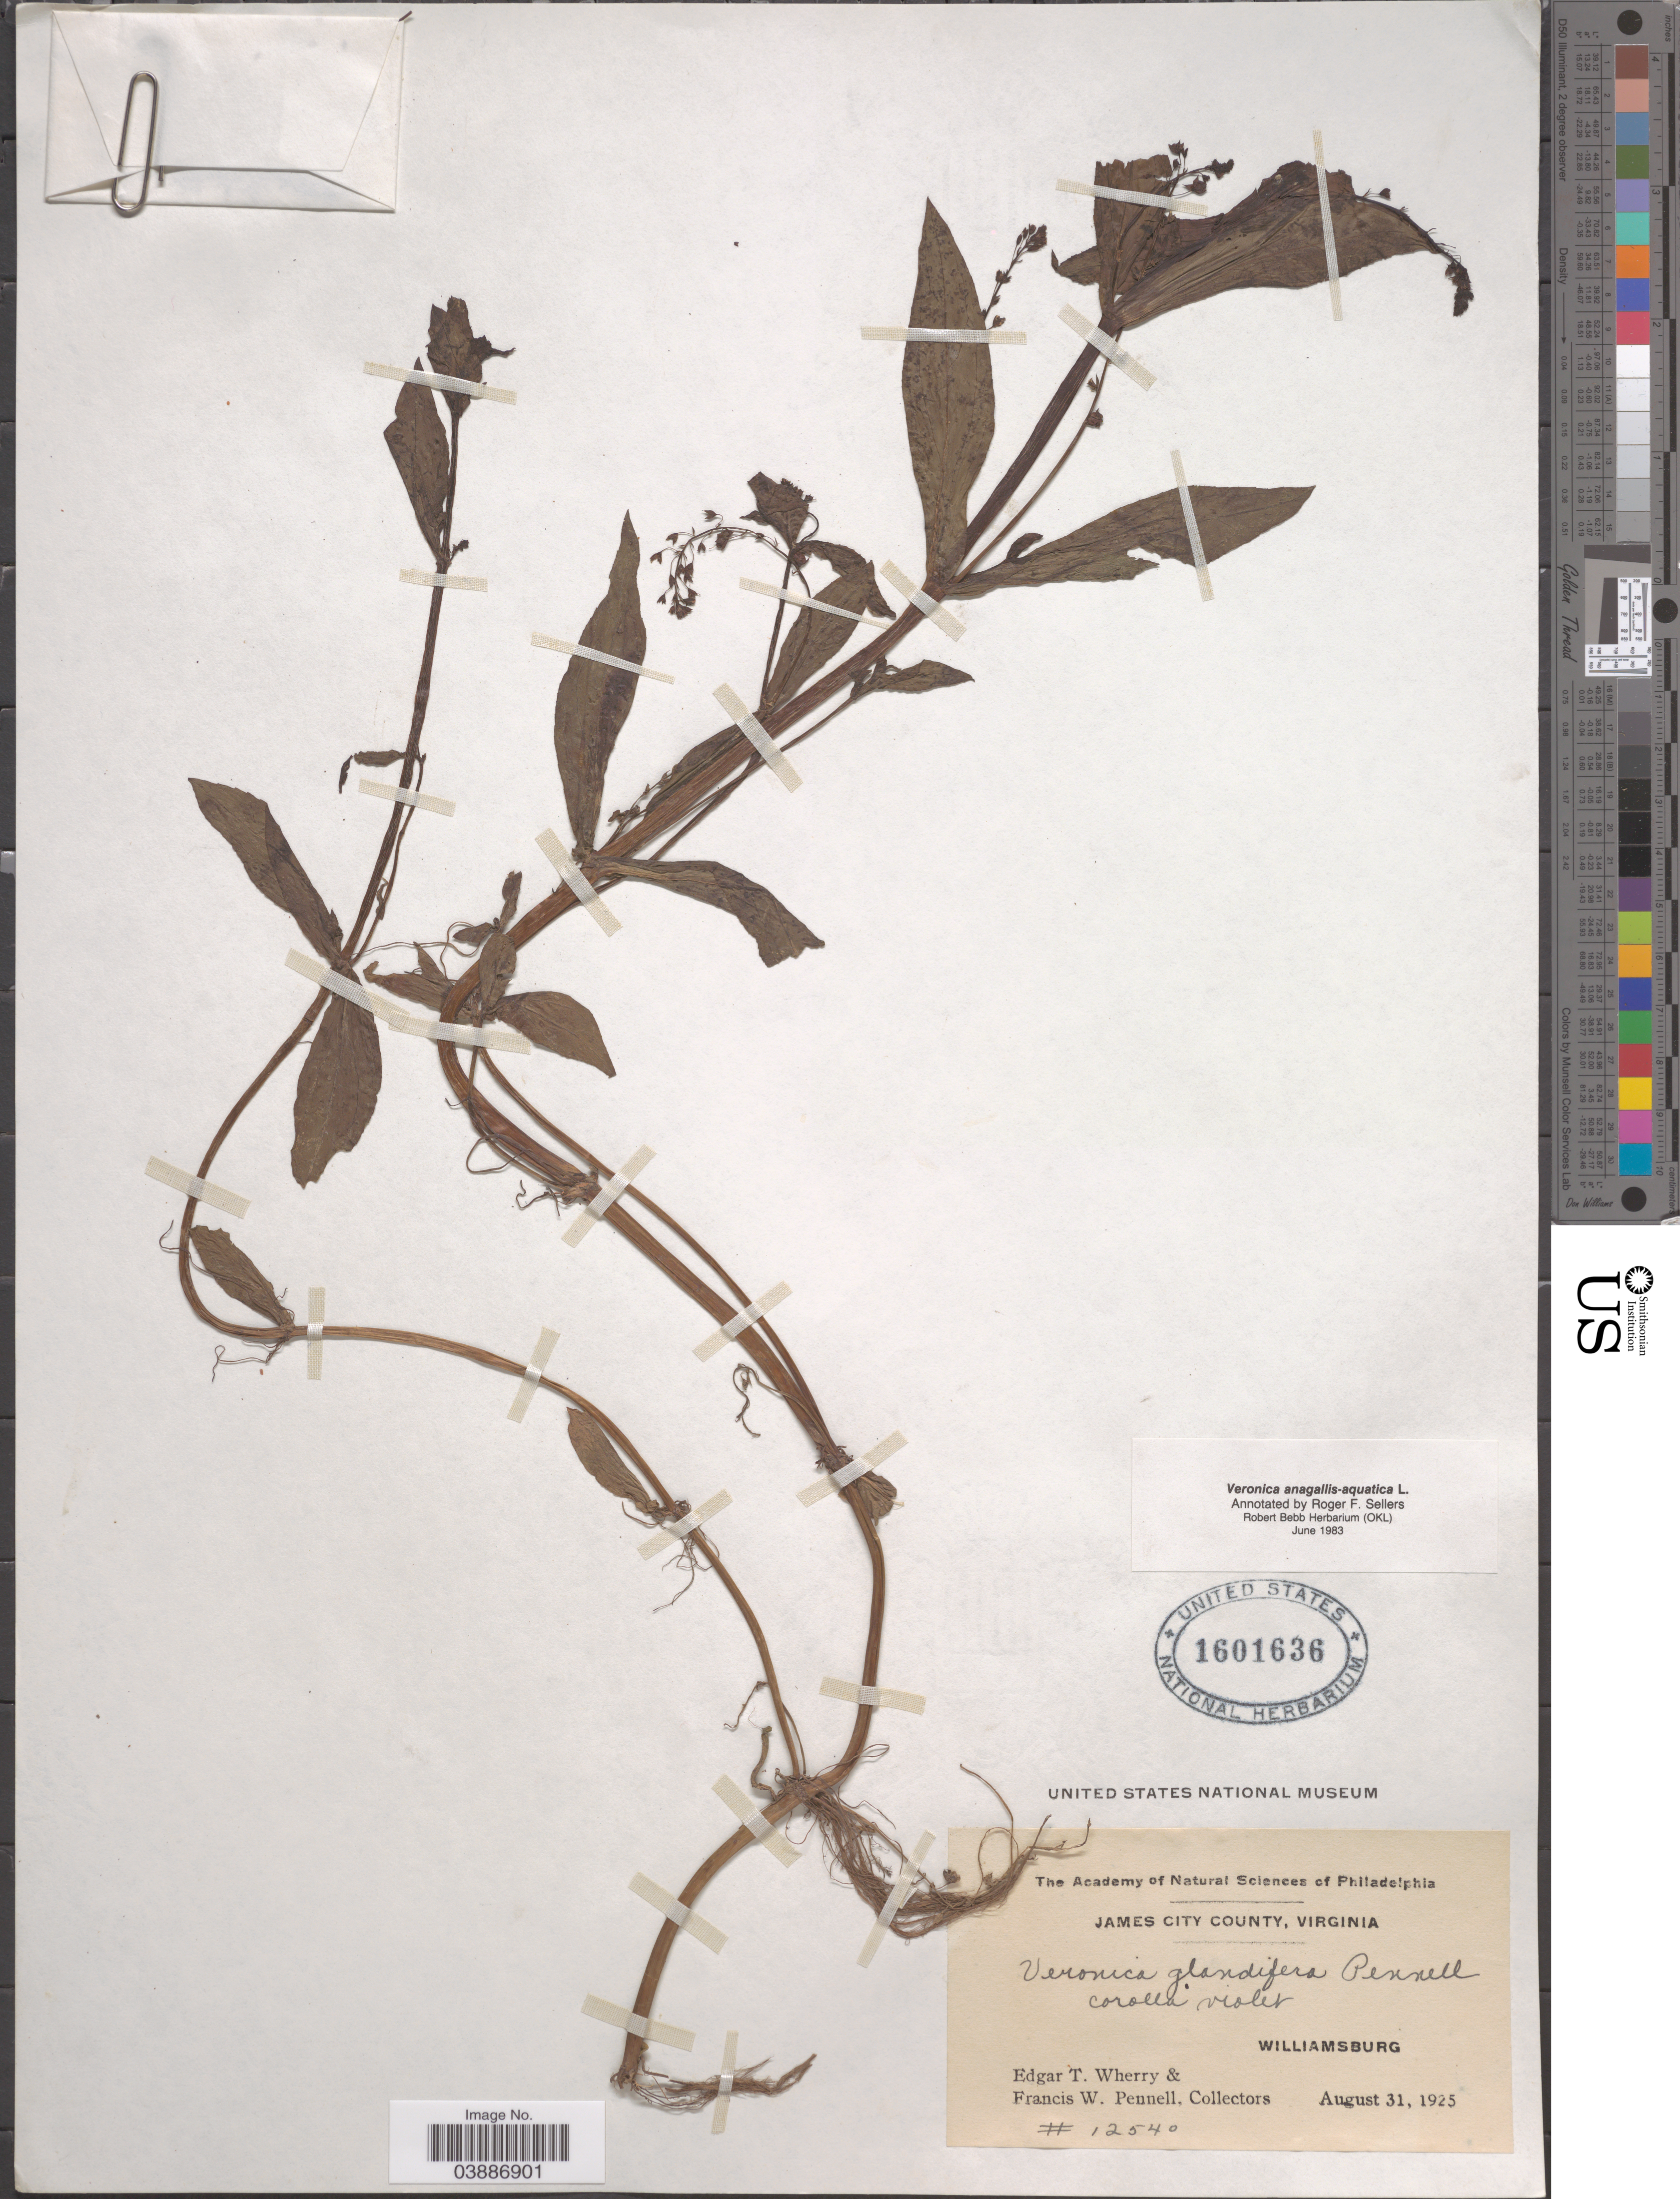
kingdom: Plantae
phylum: Tracheophyta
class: Magnoliopsida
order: Lamiales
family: Plantaginaceae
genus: Veronica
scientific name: Veronica anagallis-aquatica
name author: L.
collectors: E. T. Wherry & F. W. Pennell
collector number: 12540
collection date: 1925-08-31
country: United States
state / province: Virginia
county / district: James City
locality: James City County. Williamsburg.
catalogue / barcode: US 1601636